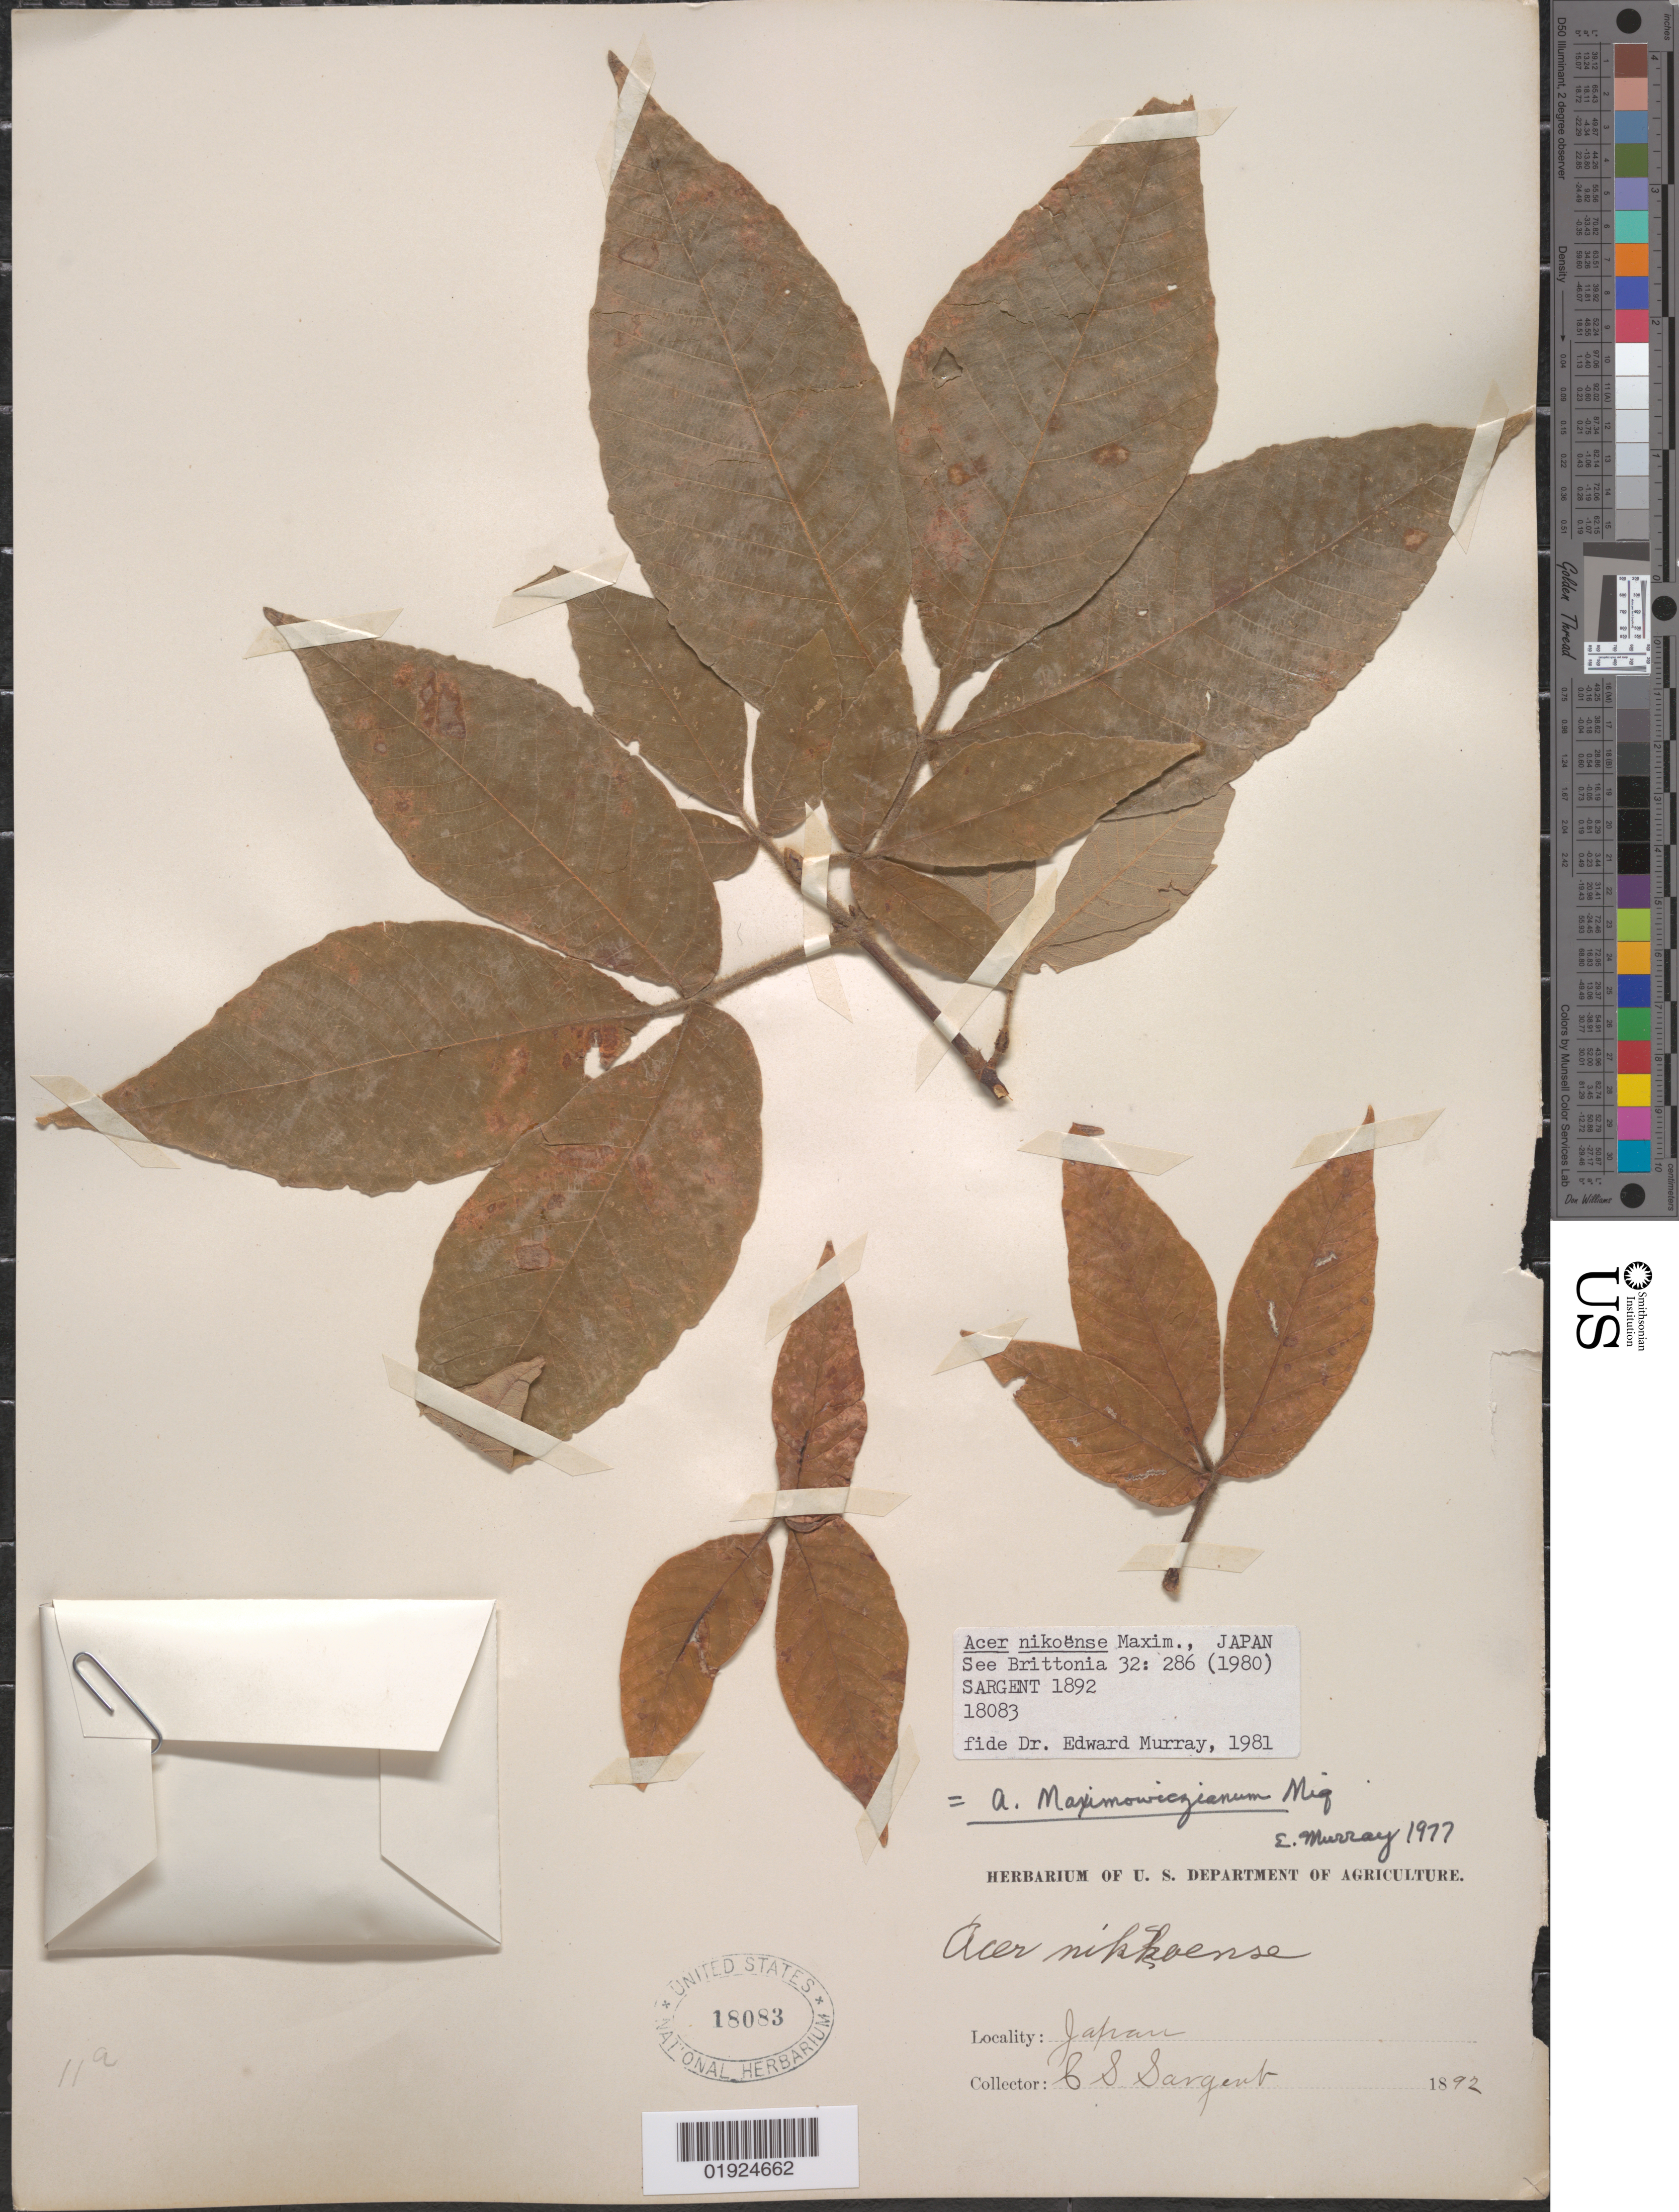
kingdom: Plantae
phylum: Tracheophyta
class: Magnoliopsida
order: Sapindales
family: Sapindaceae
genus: Acer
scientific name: Acer nikoense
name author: (Miq.) Maxim.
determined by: Murray, Edward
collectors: C. S. Sargent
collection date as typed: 1892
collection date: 1892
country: Japan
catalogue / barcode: US 18083